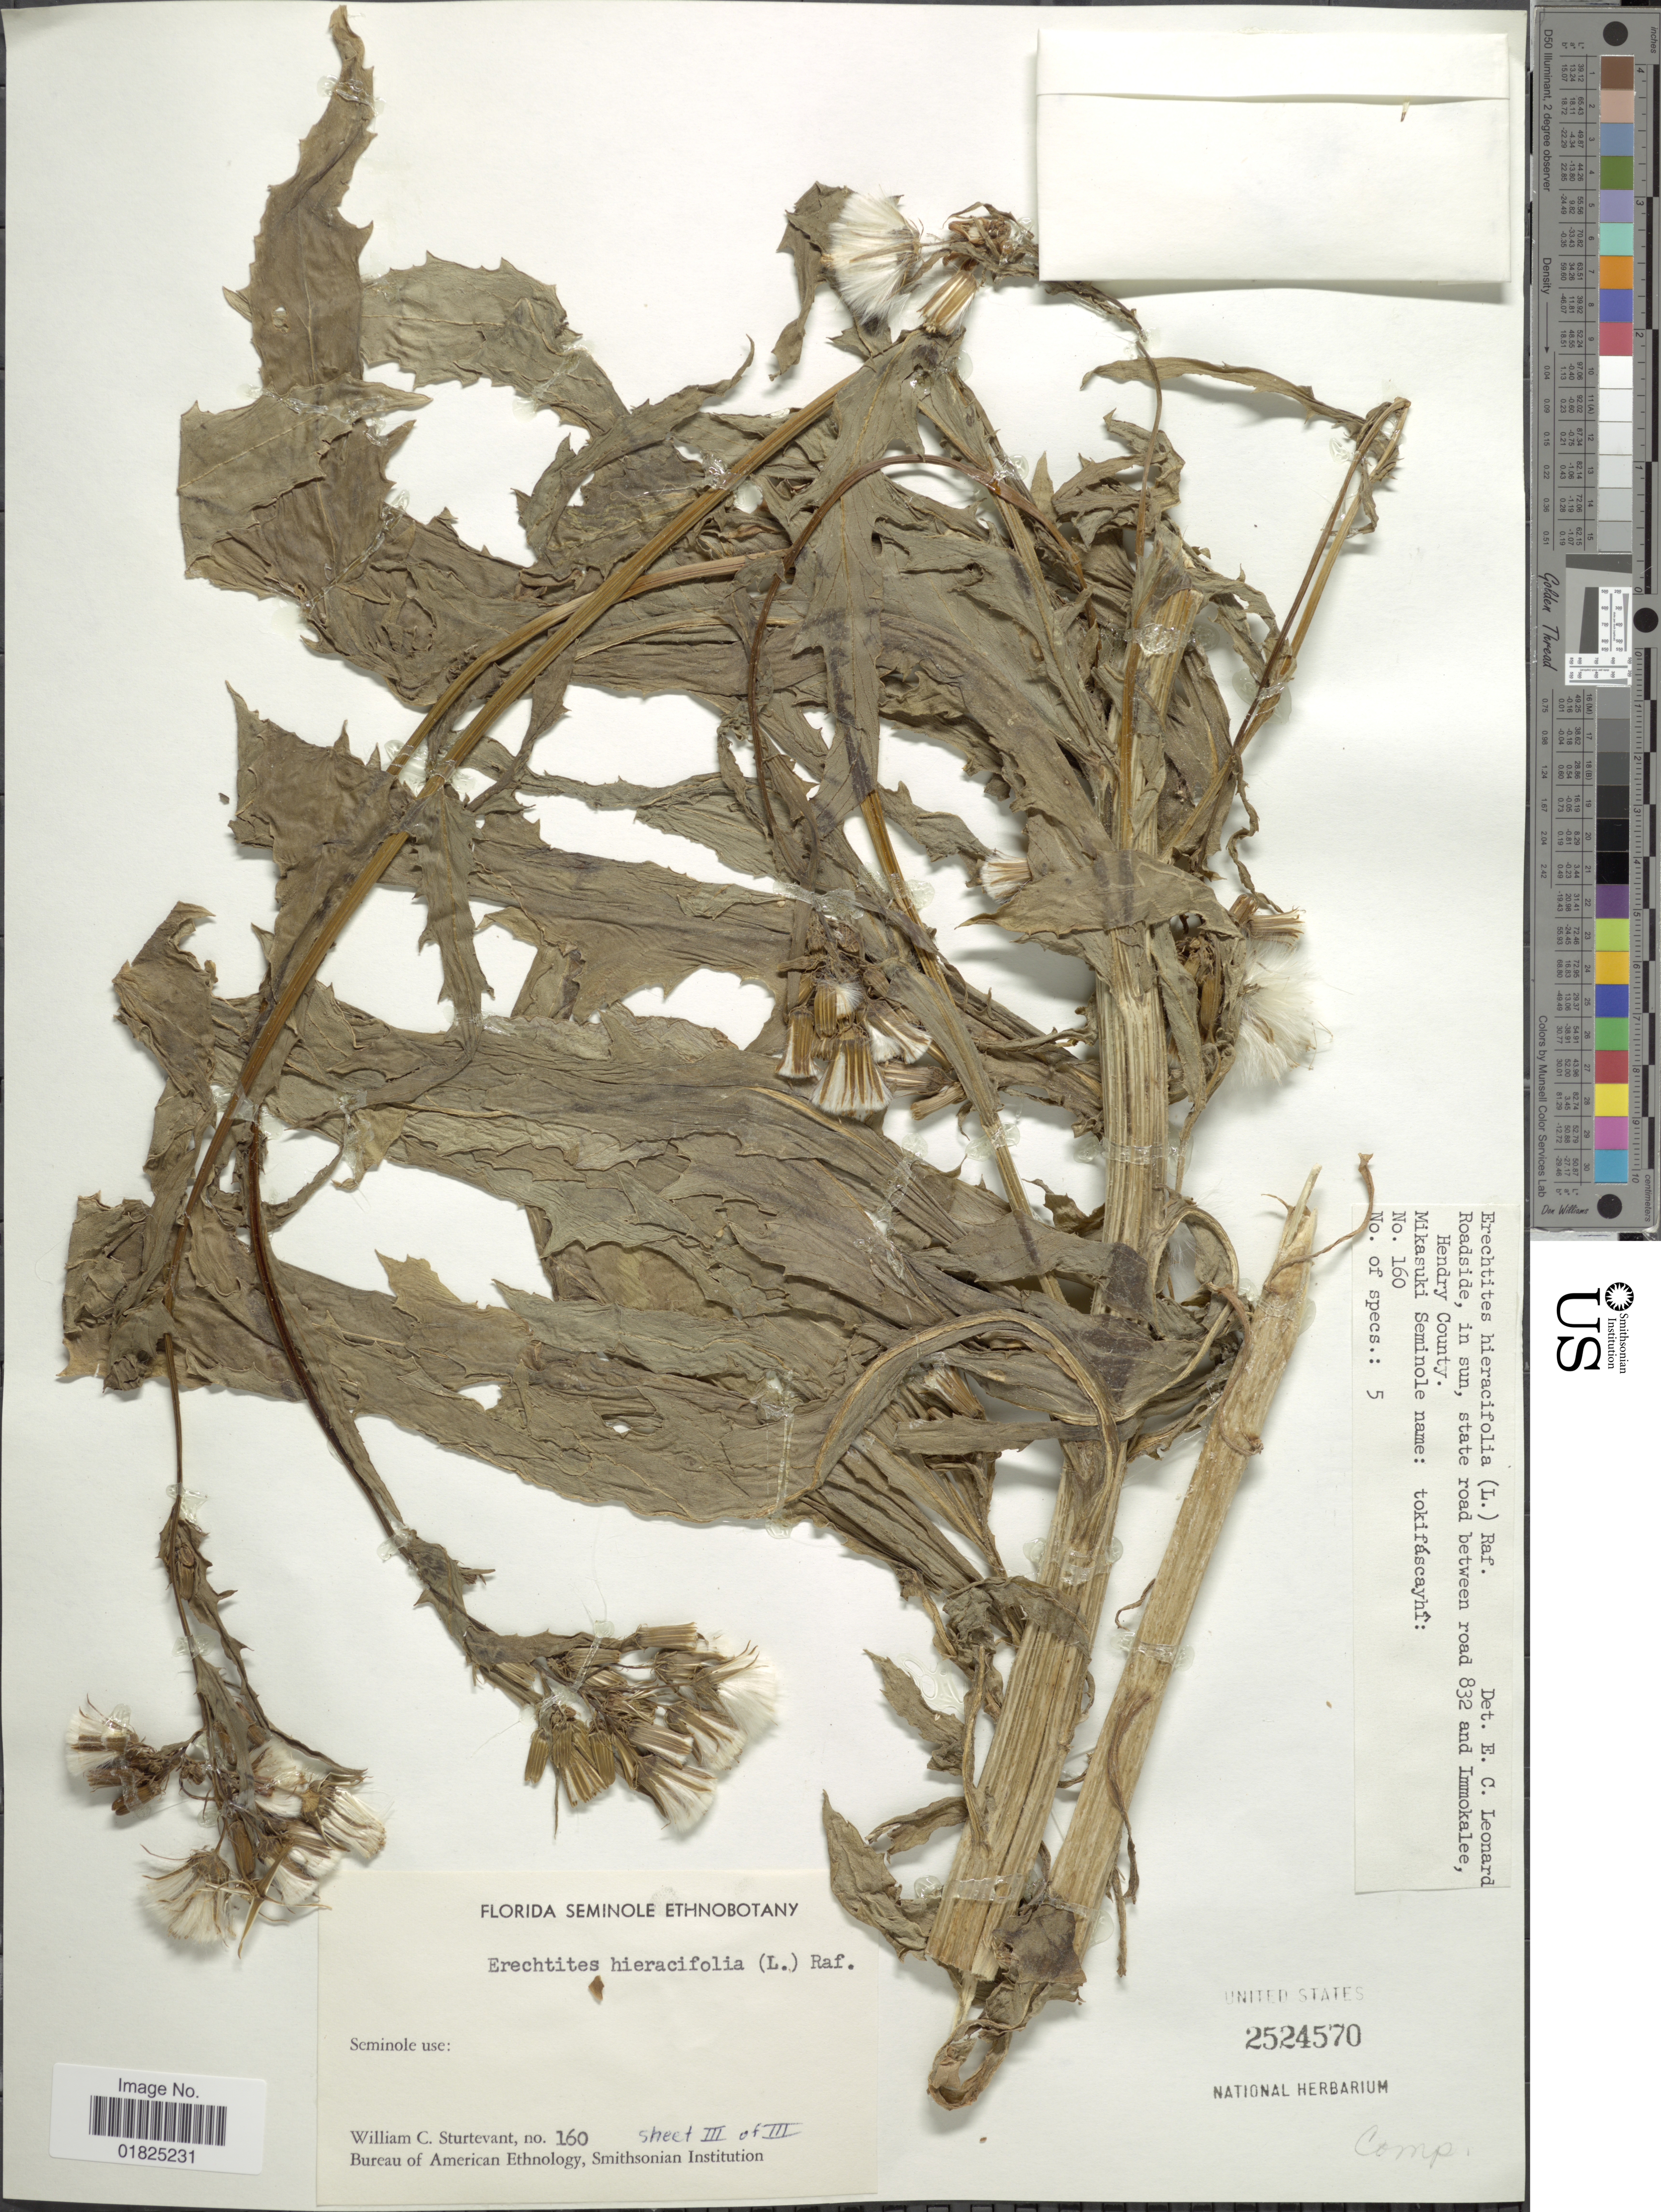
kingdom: Plantae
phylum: Tracheophyta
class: Magnoliopsida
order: Asterales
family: Asteraceae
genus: Erechtites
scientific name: Erechtites hieraciifolius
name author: (L.) Raf. ex DC.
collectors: W. Sturtevant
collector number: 160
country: United States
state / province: Florida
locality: Seminole Ethnobotany, state road between road 832 and Immokalee, Hendry County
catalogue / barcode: US 2524570